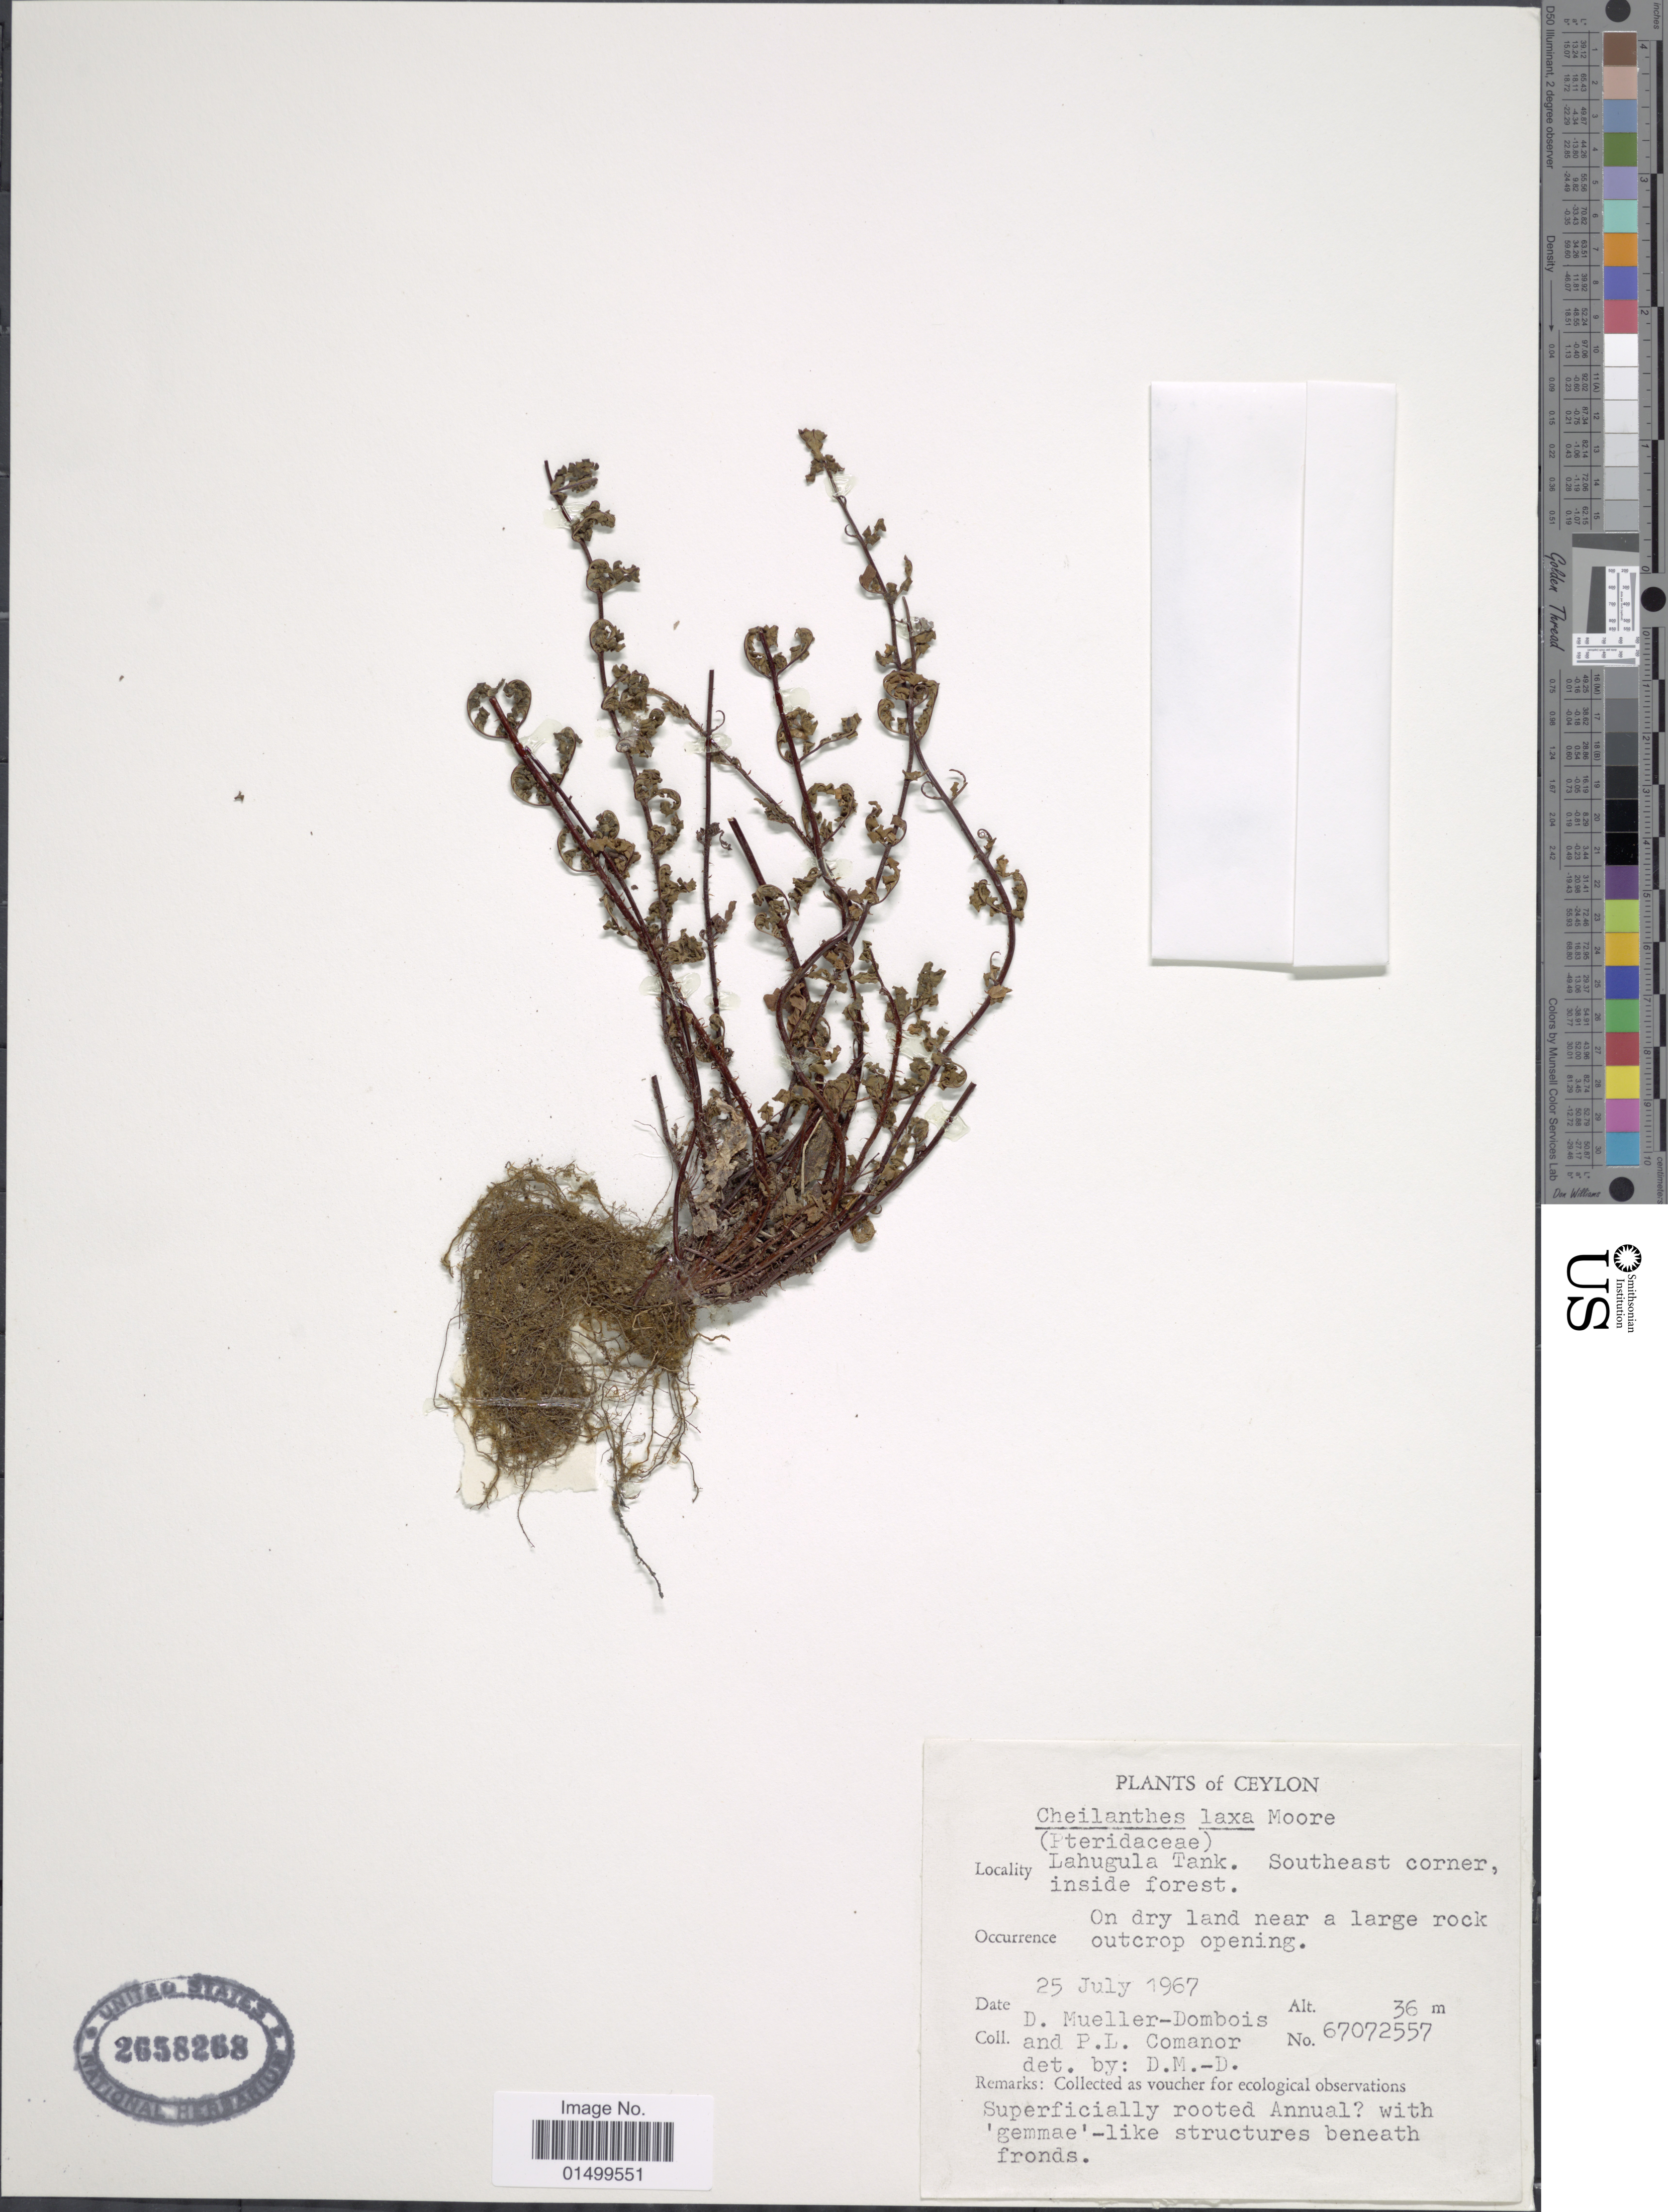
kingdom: Plantae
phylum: Tracheophyta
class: Polypodiopsida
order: Polypodiales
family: Pteridaceae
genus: Cheilanthes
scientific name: Cheilanthes laxa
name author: T. Moore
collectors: D. Mueller-Dombois & P. Comanor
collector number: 67072557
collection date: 1967-07-25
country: Sri Lanka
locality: Ceylon, Lahugula Tank. Southeast corner, inside forest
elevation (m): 36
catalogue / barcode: US 2658268